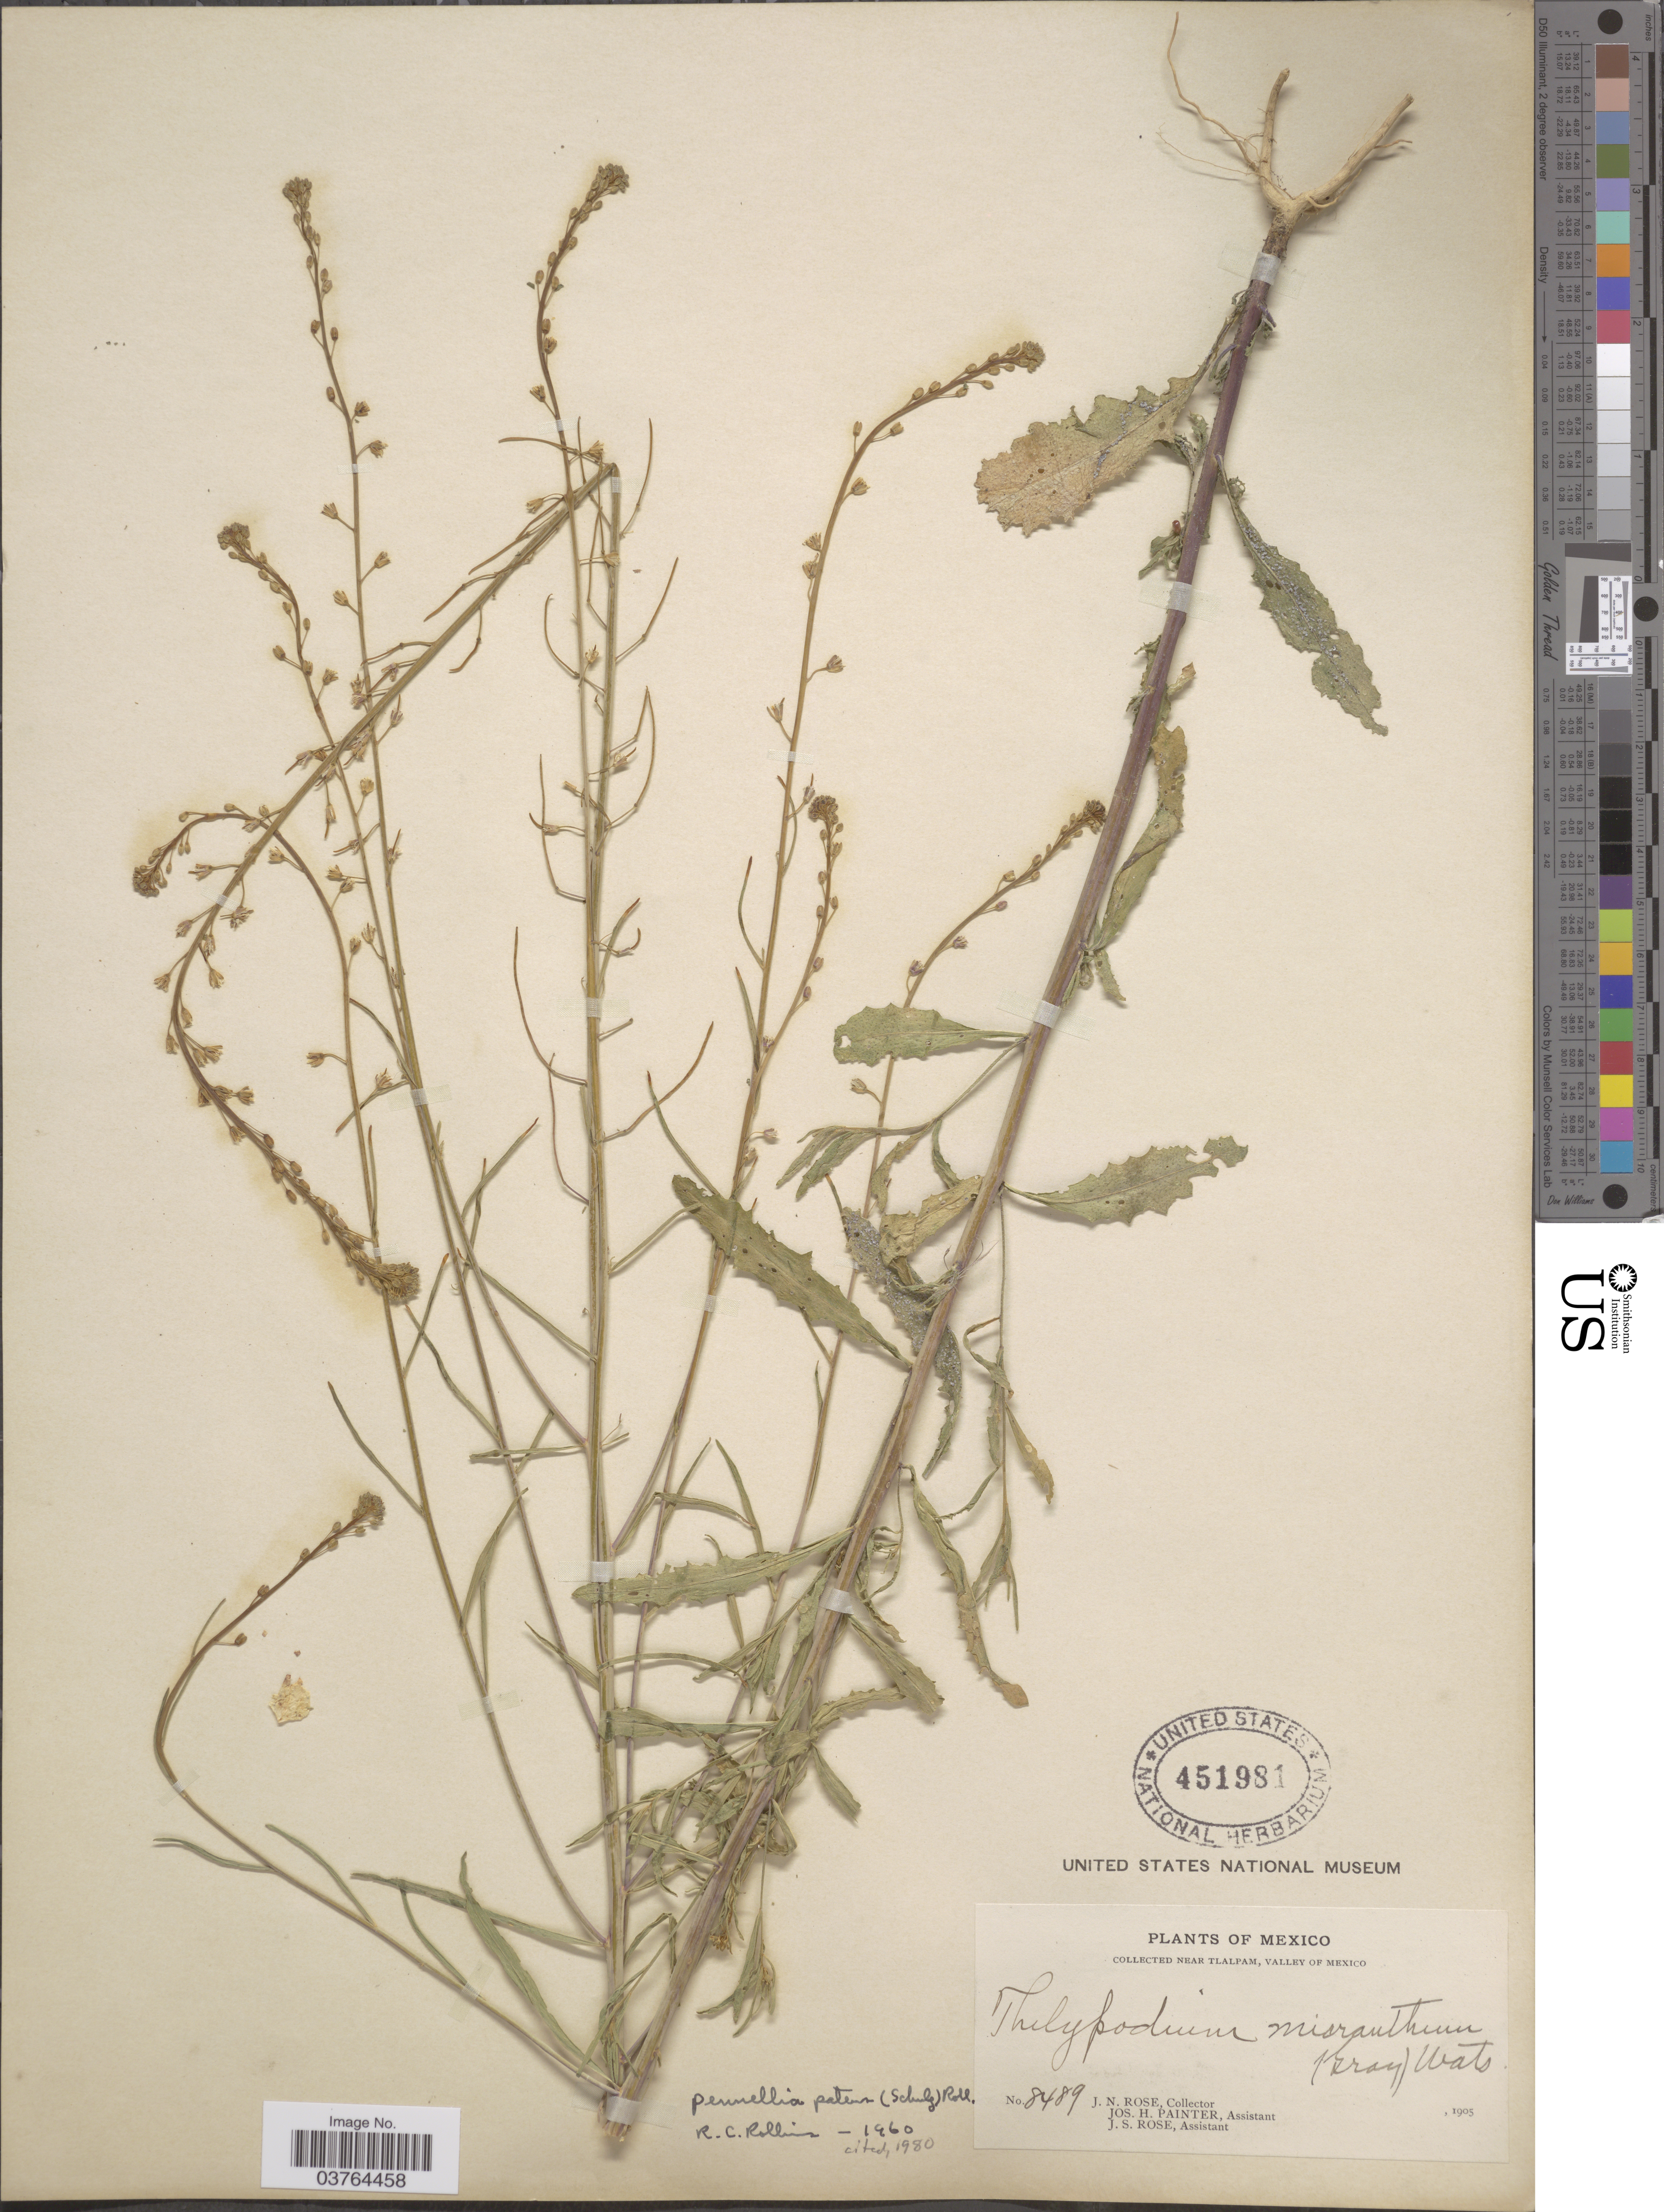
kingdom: Plantae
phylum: Tracheophyta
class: Magnoliopsida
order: Brassicales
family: Brassicaceae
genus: Pennellia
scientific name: Pennellia patens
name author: (O.E. Schulz) Rollins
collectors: J. N. Rose, J. H. Painter & J. S. Rose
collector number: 8489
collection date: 1905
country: Mexico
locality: Near Tlalpam, Valley of Mexico.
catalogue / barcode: US 451981